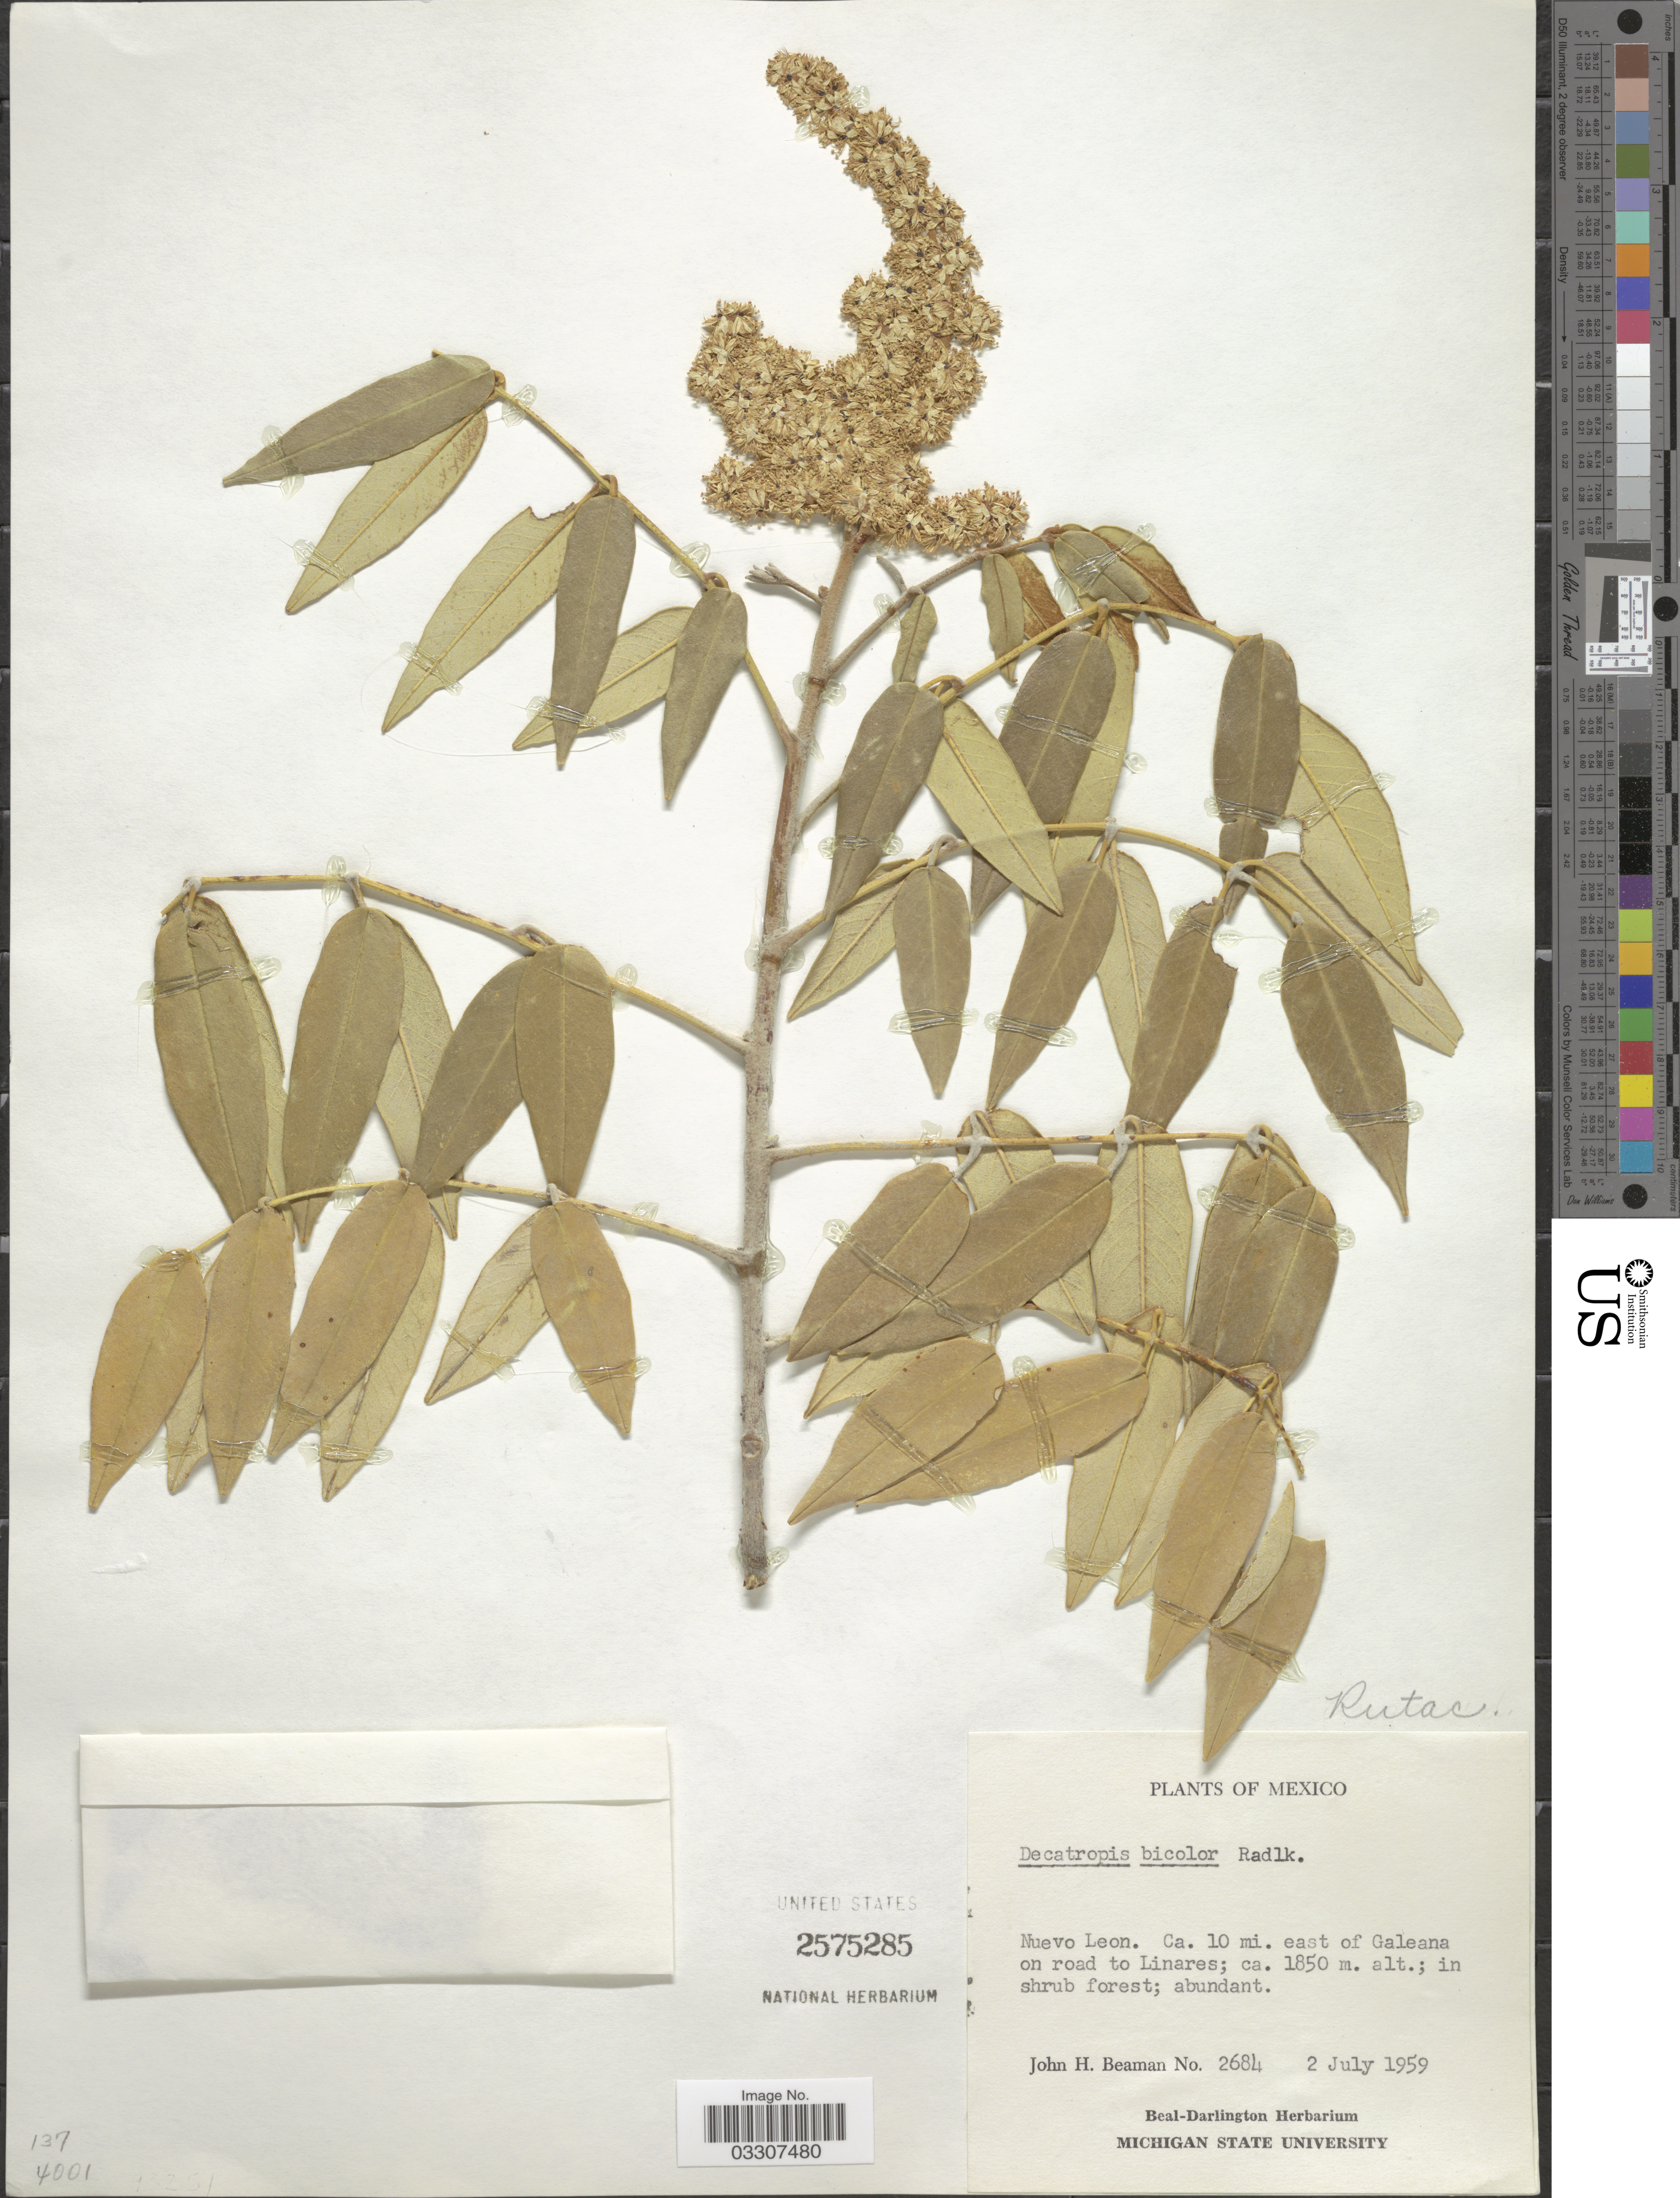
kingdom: Plantae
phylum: Tracheophyta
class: Magnoliopsida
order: Sapindales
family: Rutaceae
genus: Decatropis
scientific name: Decatropis bicolor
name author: (Zucc.) Radlk.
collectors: J. H. Beaman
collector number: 2684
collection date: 1959-07-02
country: Mexico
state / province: Nuevo León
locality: Ca. 10 mi. east of Galeana on road to Linares.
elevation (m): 1850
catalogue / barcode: US 2575285